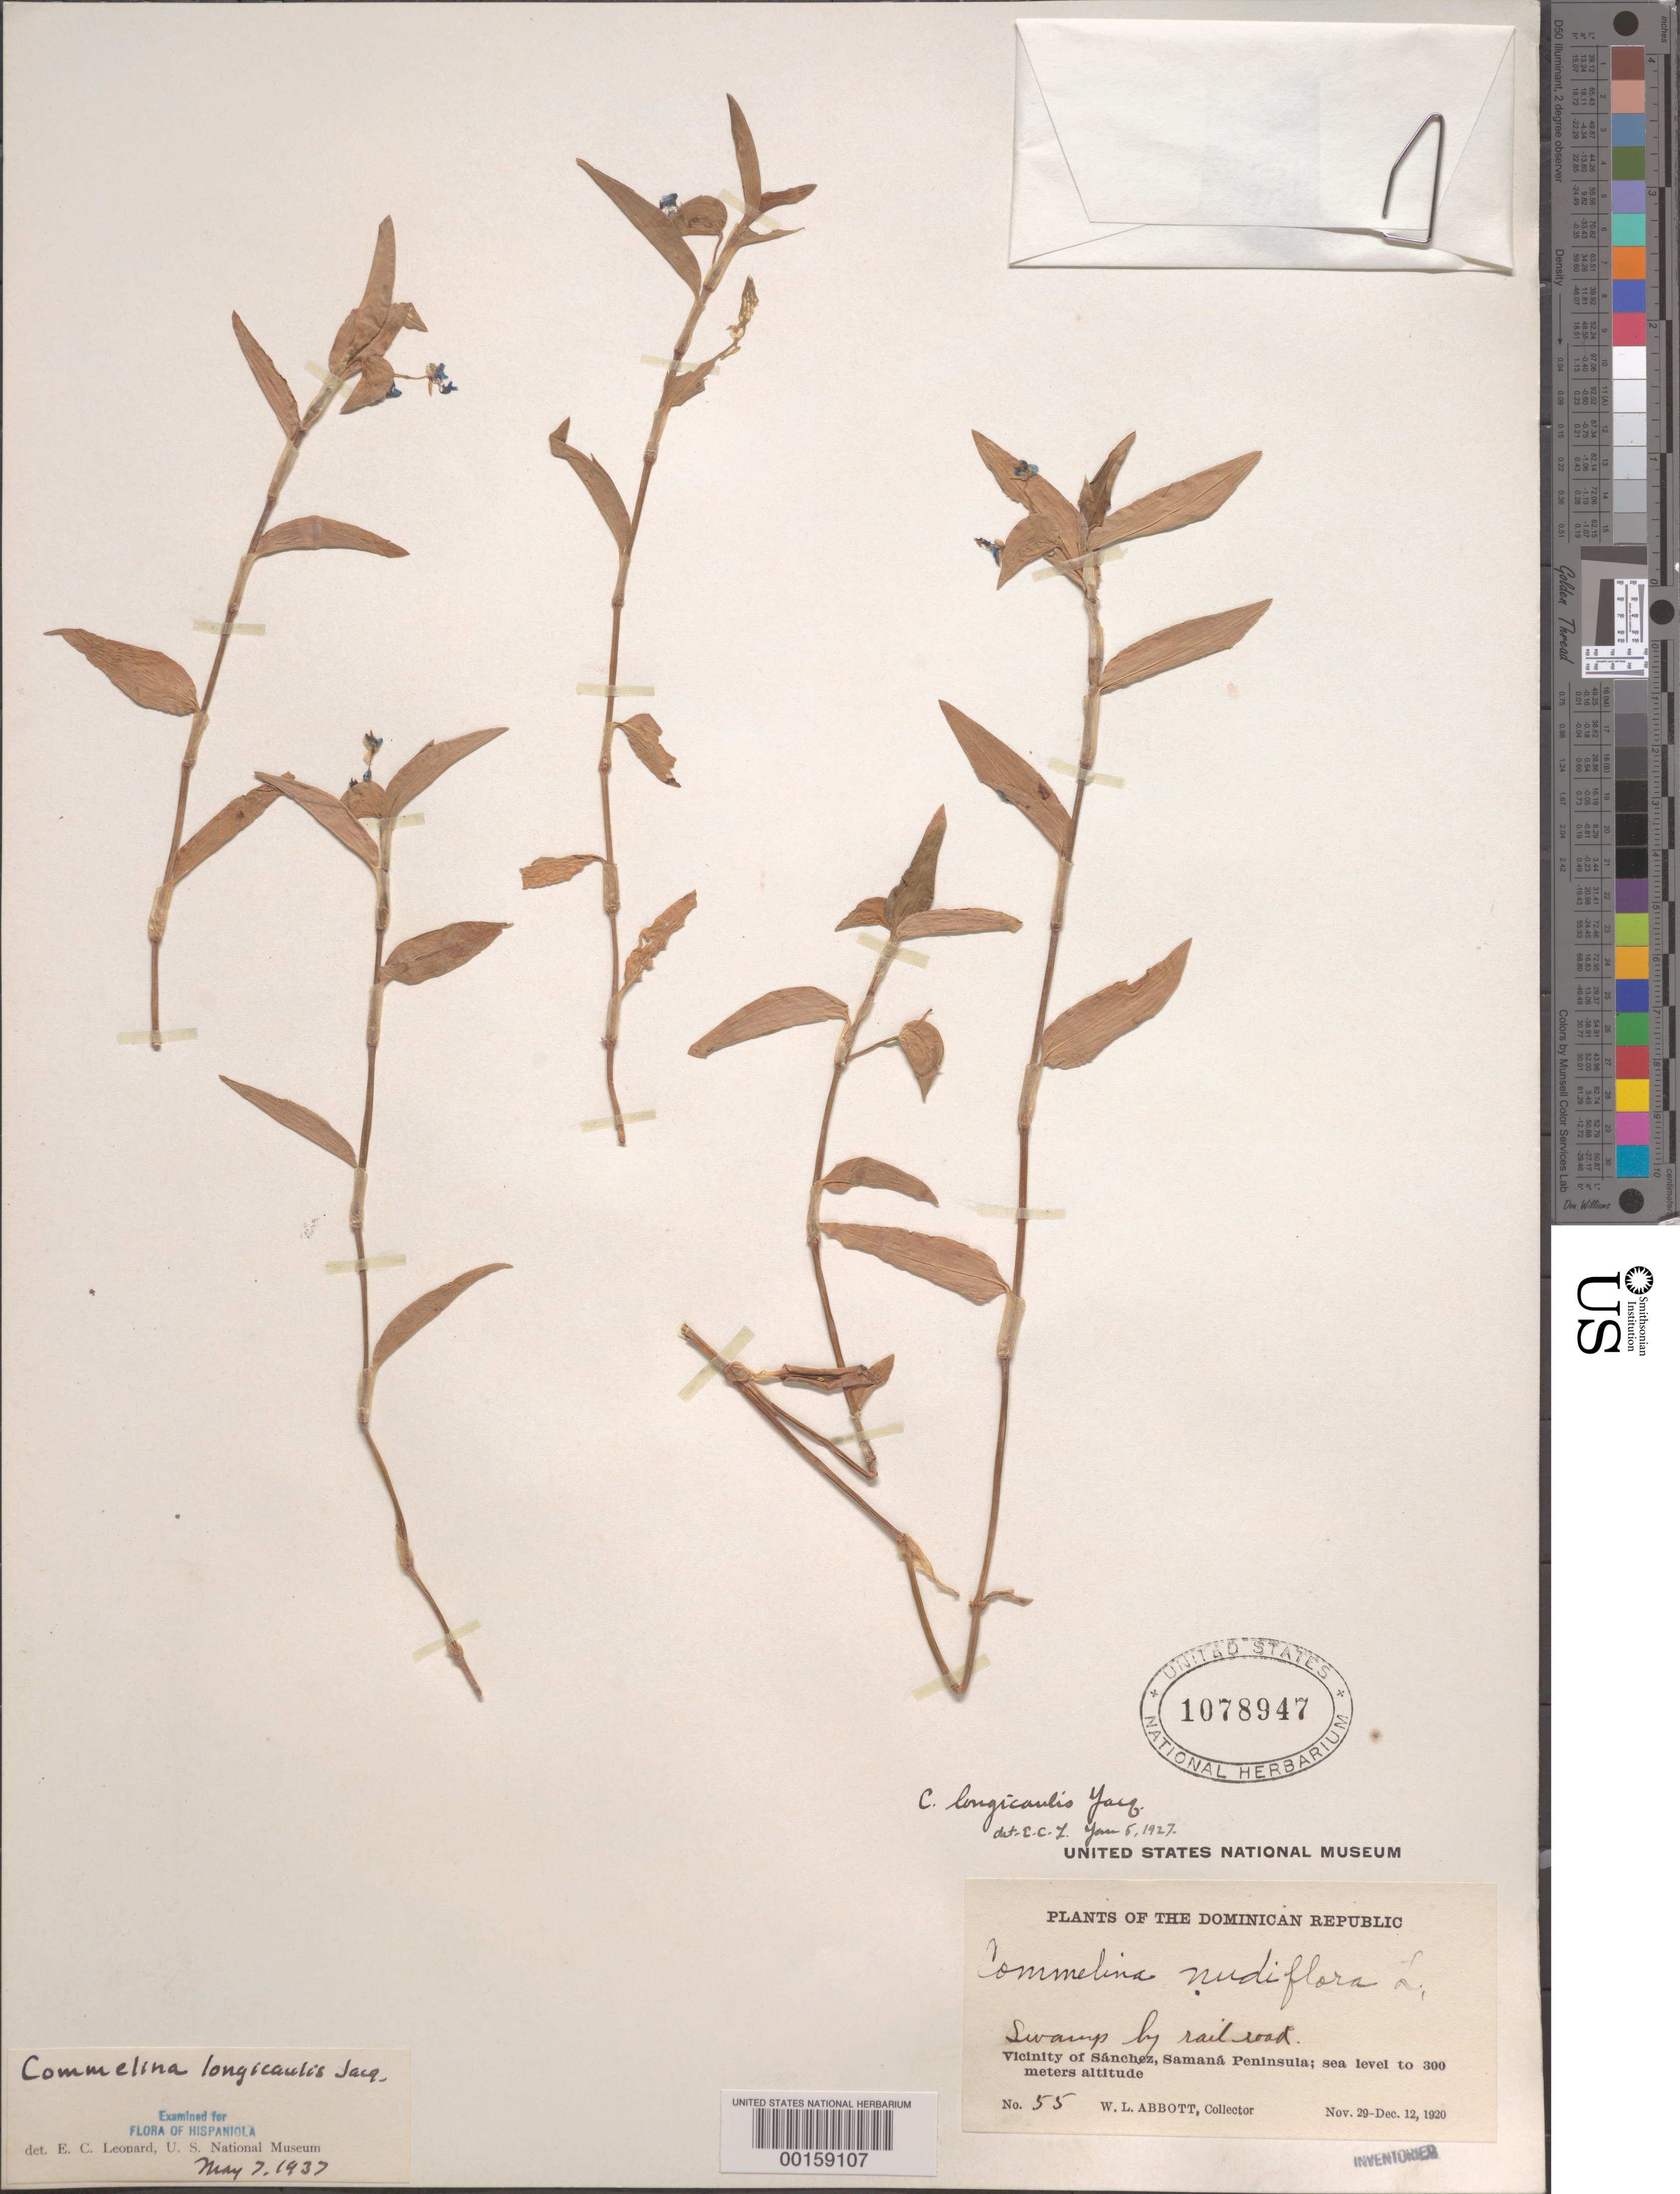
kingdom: Plantae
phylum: Tracheophyta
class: Liliopsida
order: Commelinales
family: Commelinaceae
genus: Commelina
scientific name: Commelina diffusa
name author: Burm. f.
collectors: W. L. Abbott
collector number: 55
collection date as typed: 29 Nov 1920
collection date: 1920-11-29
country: Dominican Republic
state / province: Samaná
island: Hispaniola Island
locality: Sanchez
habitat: Swamp; by railroad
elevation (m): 0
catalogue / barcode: US 1078947